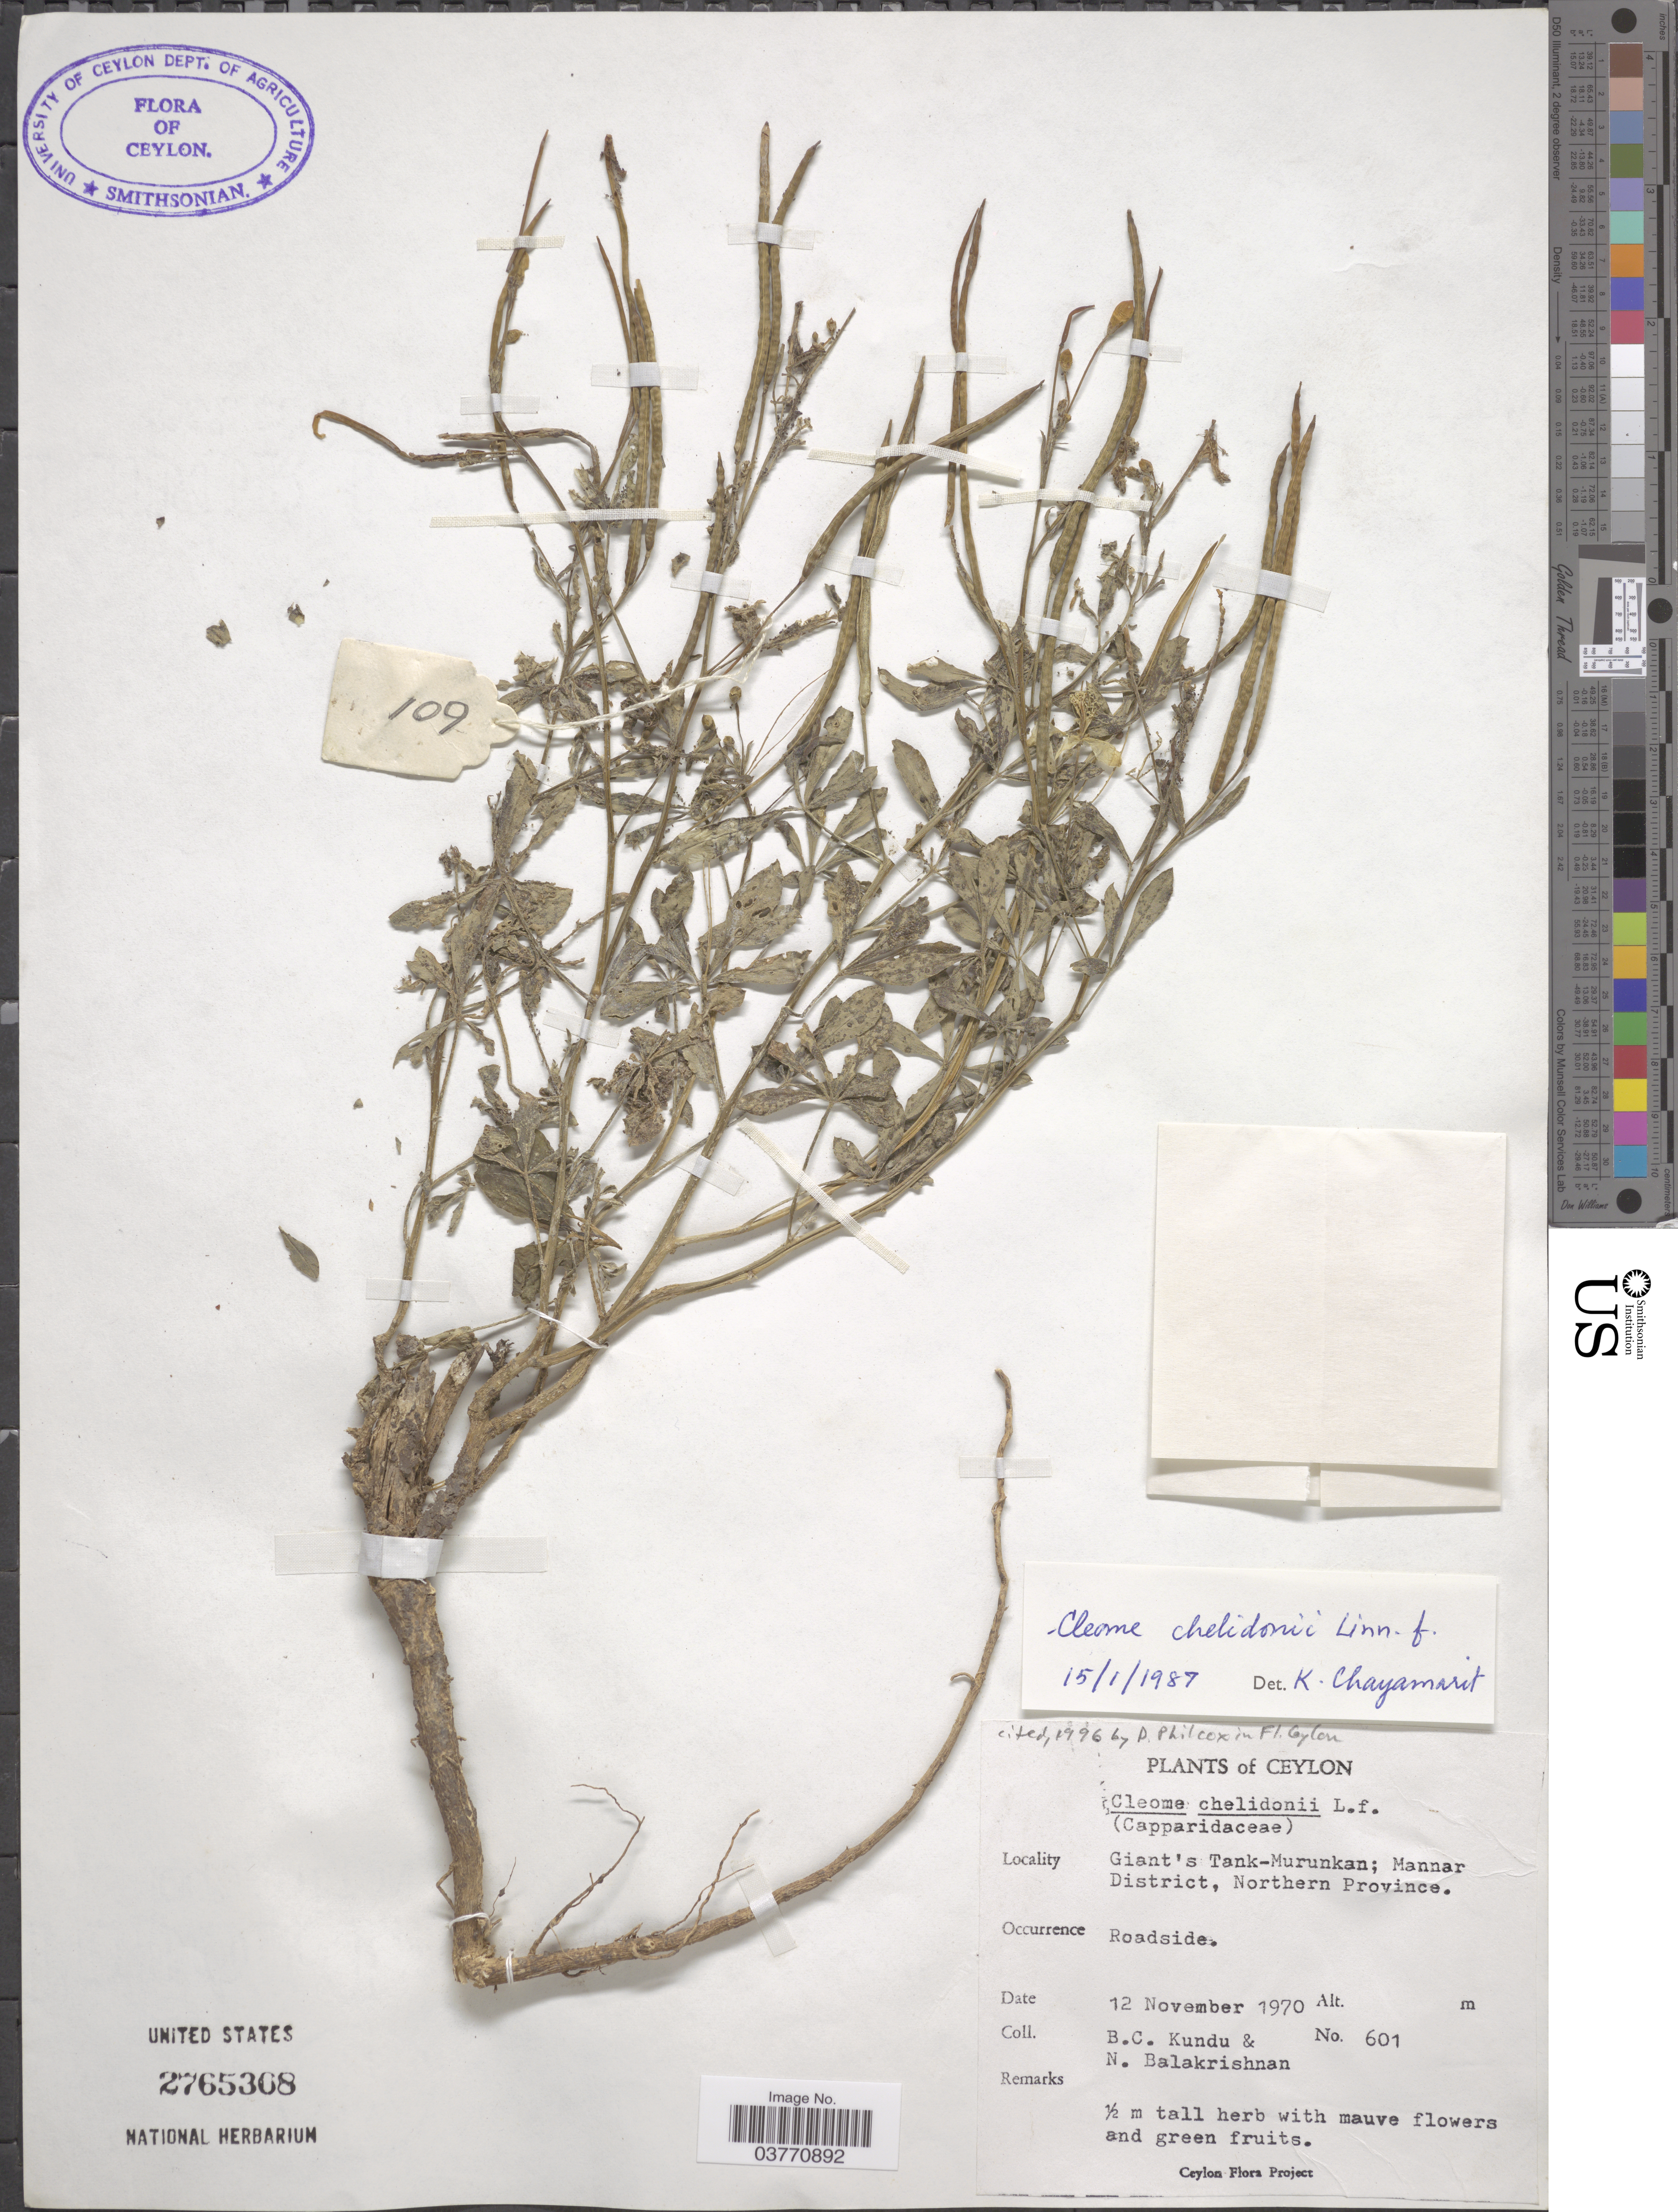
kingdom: Plantae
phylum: Tracheophyta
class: Magnoliopsida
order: Brassicales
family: Cleomaceae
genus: Corynandra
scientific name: Corynandra chelidonii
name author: (L. f.) Cochrane & Iltis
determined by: Strong, M. T., (US), Smithsonian Institution - National Museum of Natural History (UNITED STATES)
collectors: B. C. Kundu & N. Balakrishnan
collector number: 601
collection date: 1970-11-12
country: Sri Lanka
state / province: Northern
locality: Ceylon. Giant's Tank-Murunkan; Mannar District, Northern Province.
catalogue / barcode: US 2765368